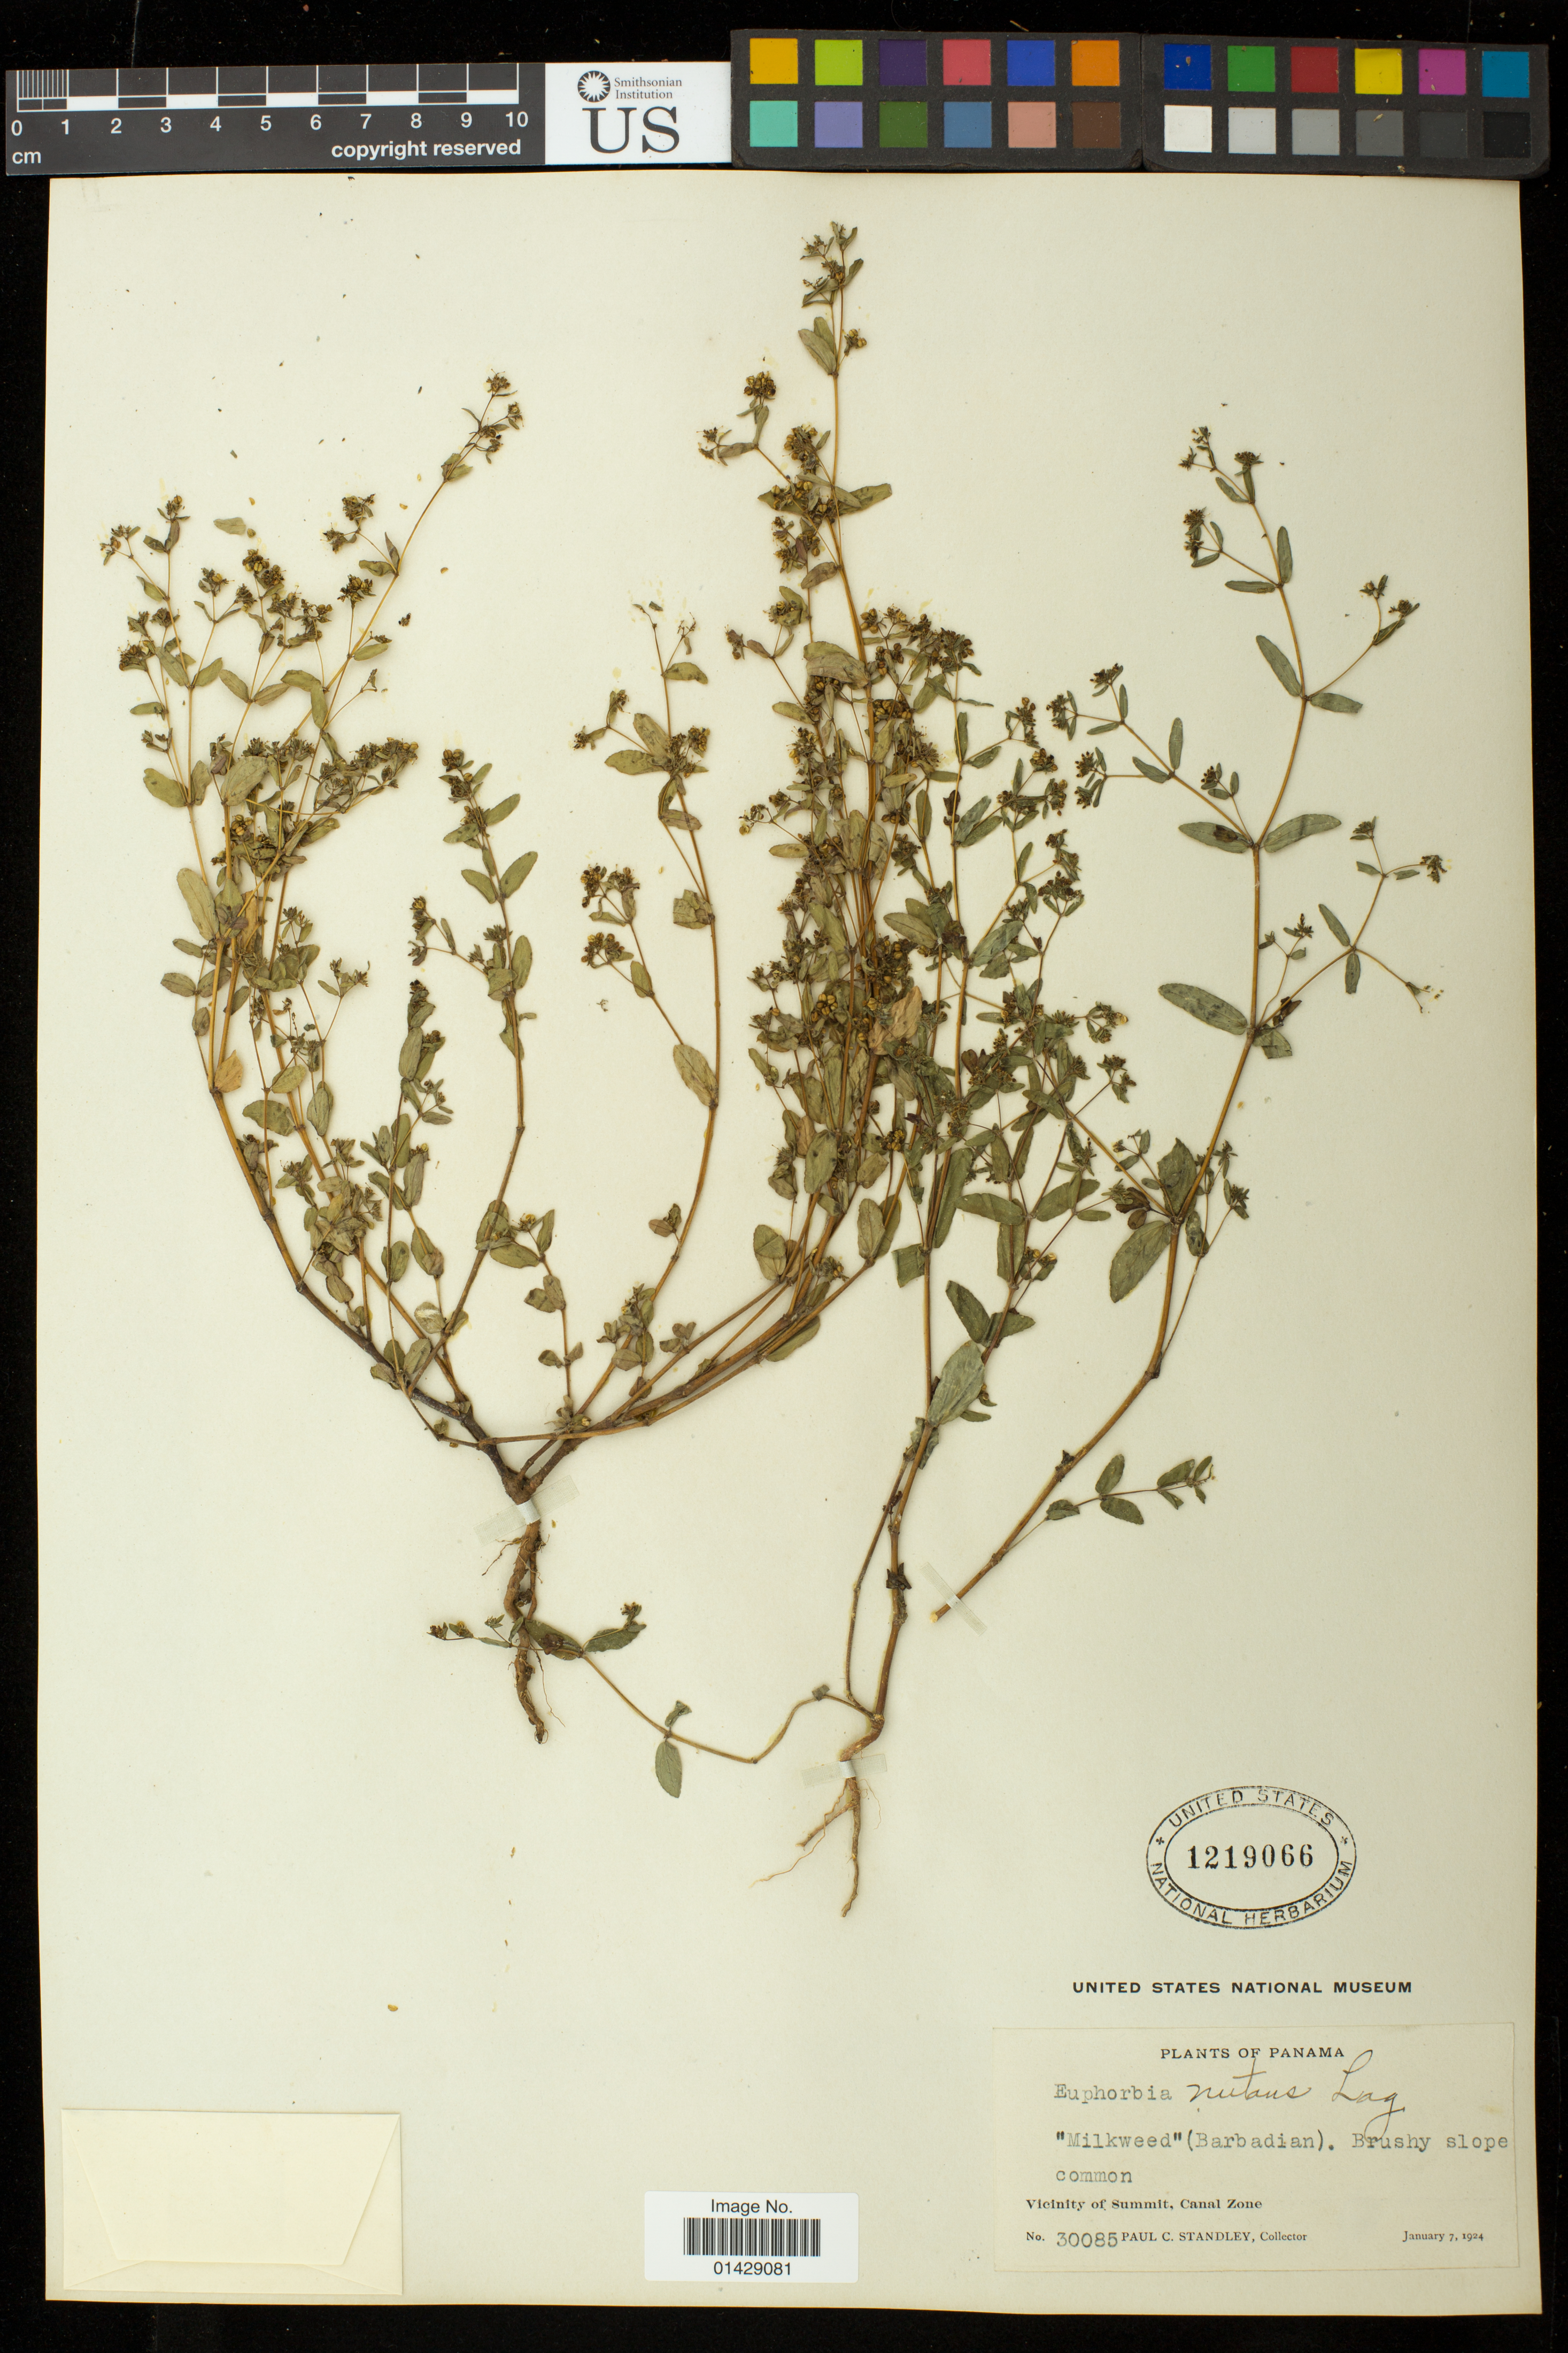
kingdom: Plantae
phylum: Tracheophyta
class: Magnoliopsida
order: Malpighiales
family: Euphorbiaceae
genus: Euphorbia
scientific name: Euphorbia hyssopifolia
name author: L.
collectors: P. C. Standley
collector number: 30085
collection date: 1924-01-07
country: Panama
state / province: Panamá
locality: Vicinity of Summit, Canal Zone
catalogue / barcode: US 1219066